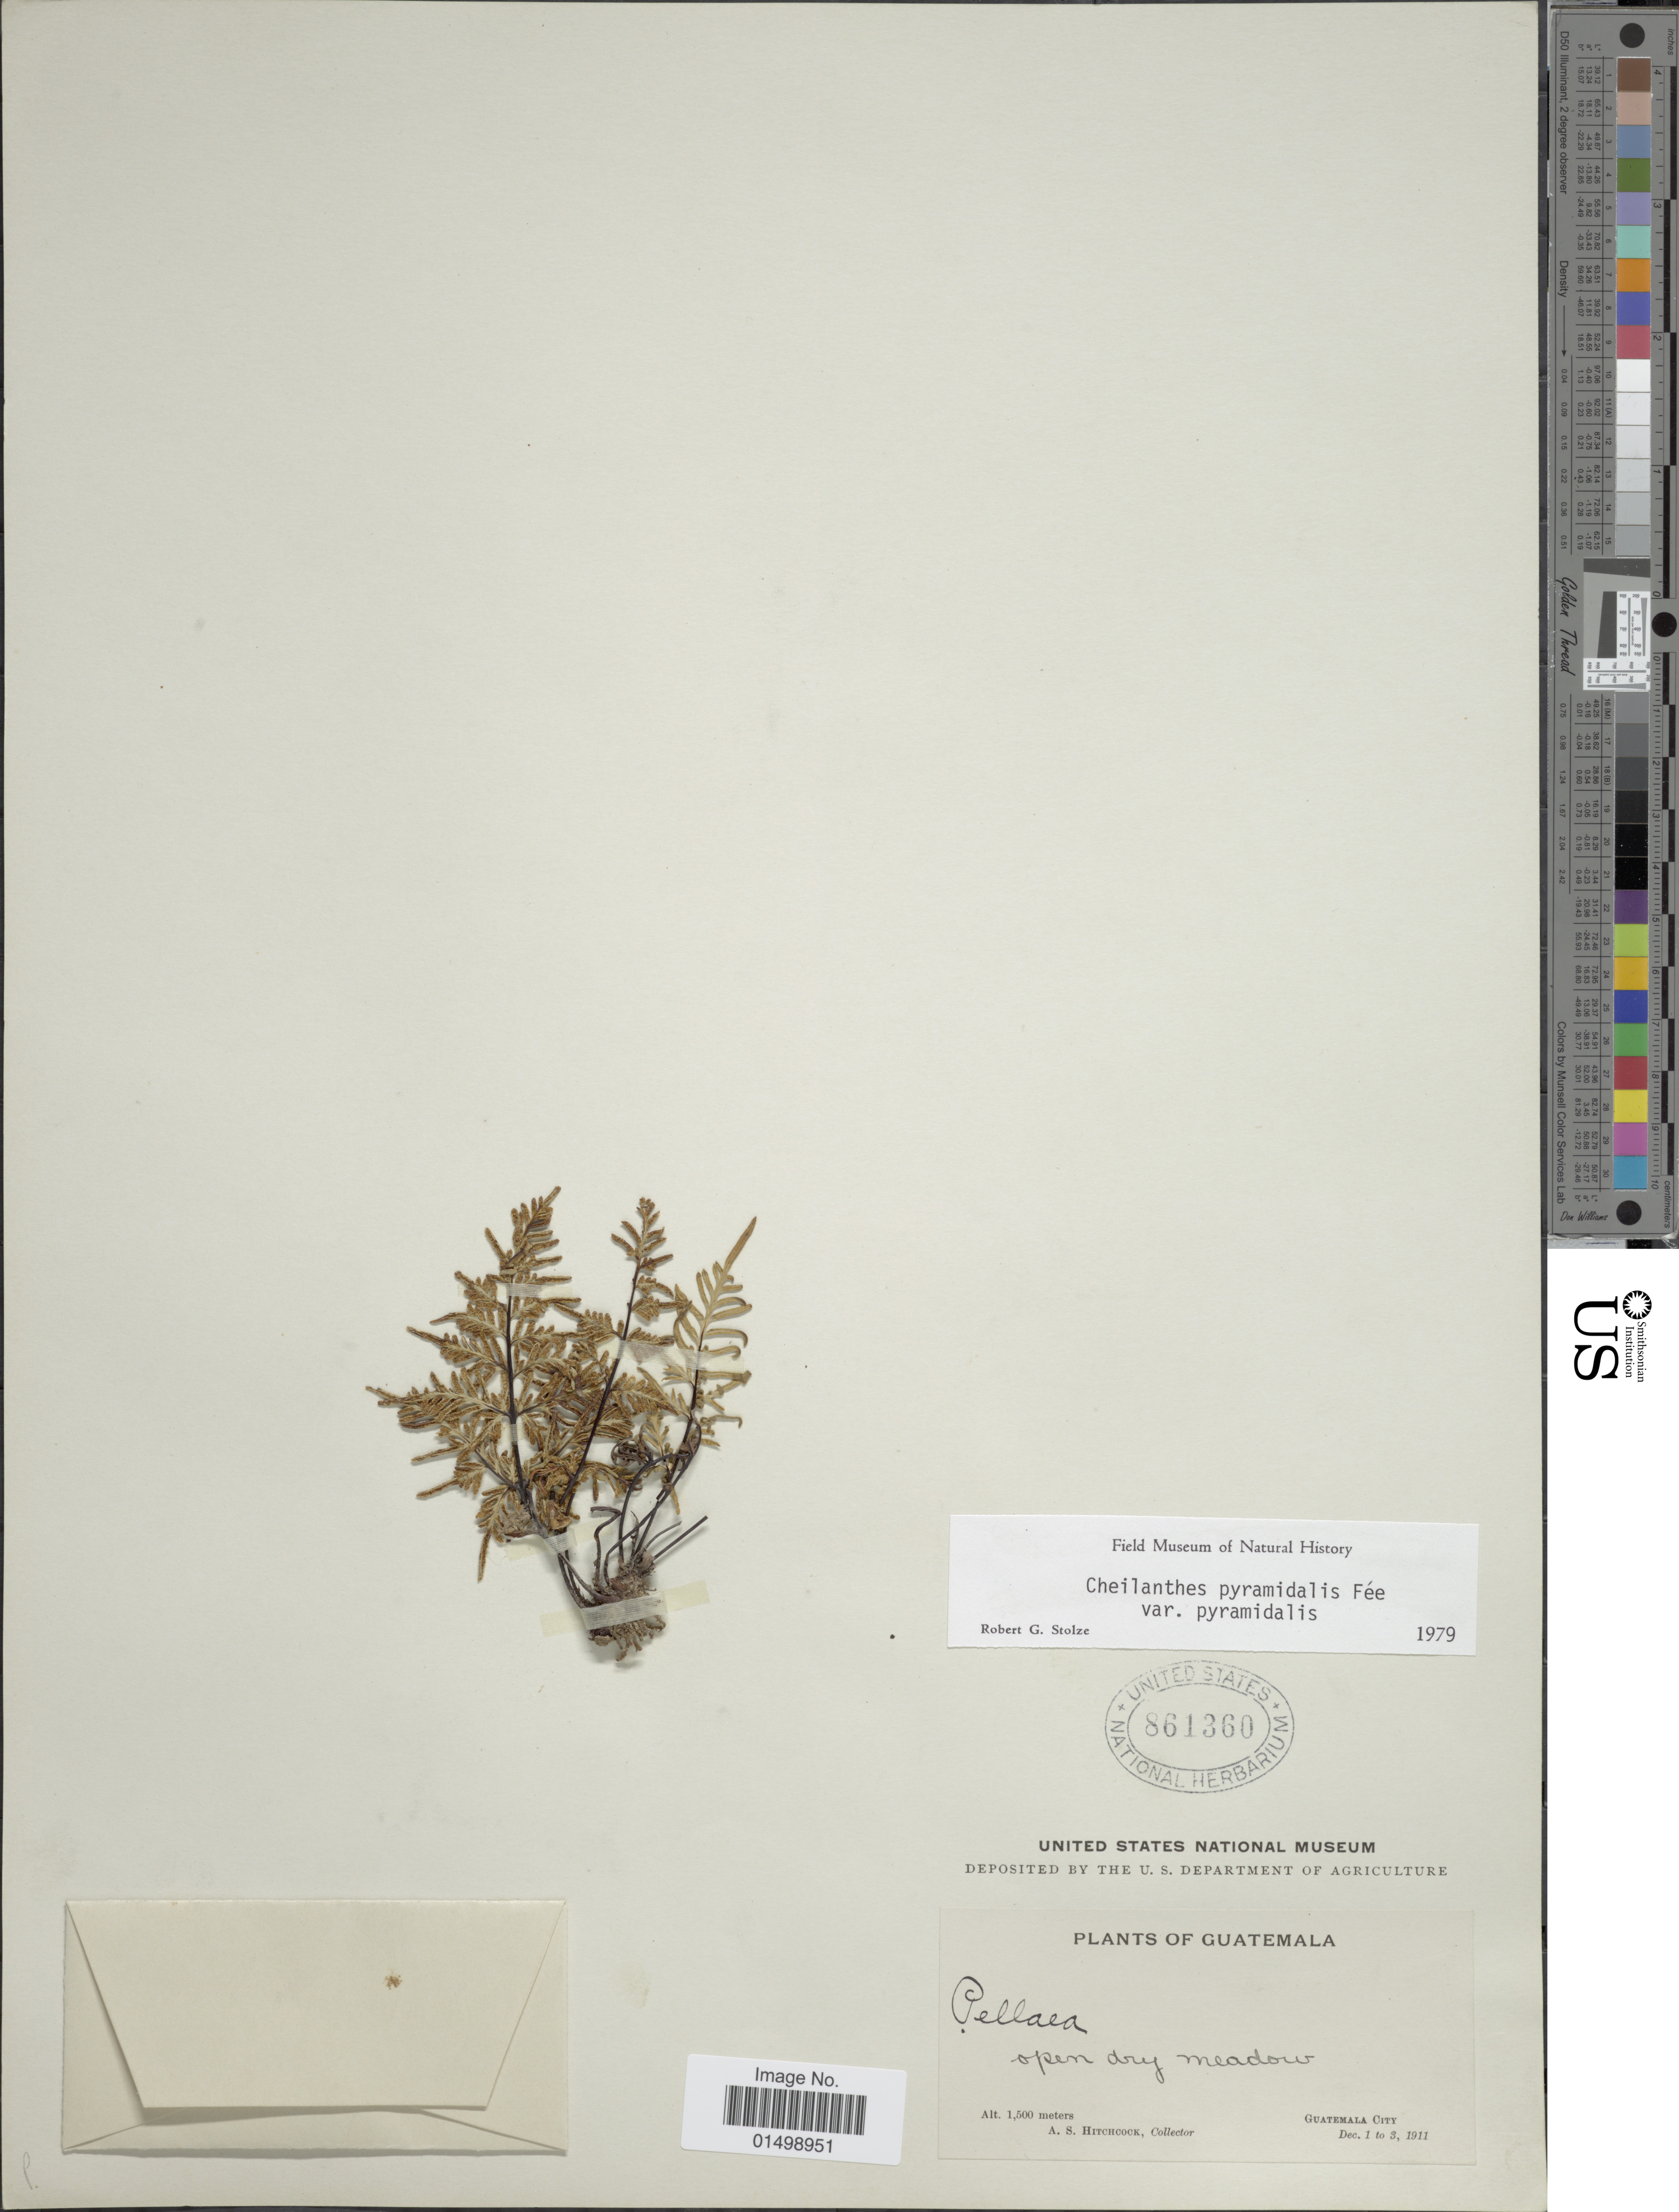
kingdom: Plantae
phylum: Tracheophyta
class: Polypodiopsida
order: Polypodiales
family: Pteridaceae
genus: Cheilanthes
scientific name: Cheilanthes pyramidalis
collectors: A. S. Hitchcock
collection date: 1911-12-01/1911-12-03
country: Guatemala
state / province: Guatemala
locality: Guatemala City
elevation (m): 1500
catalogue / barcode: US 861360